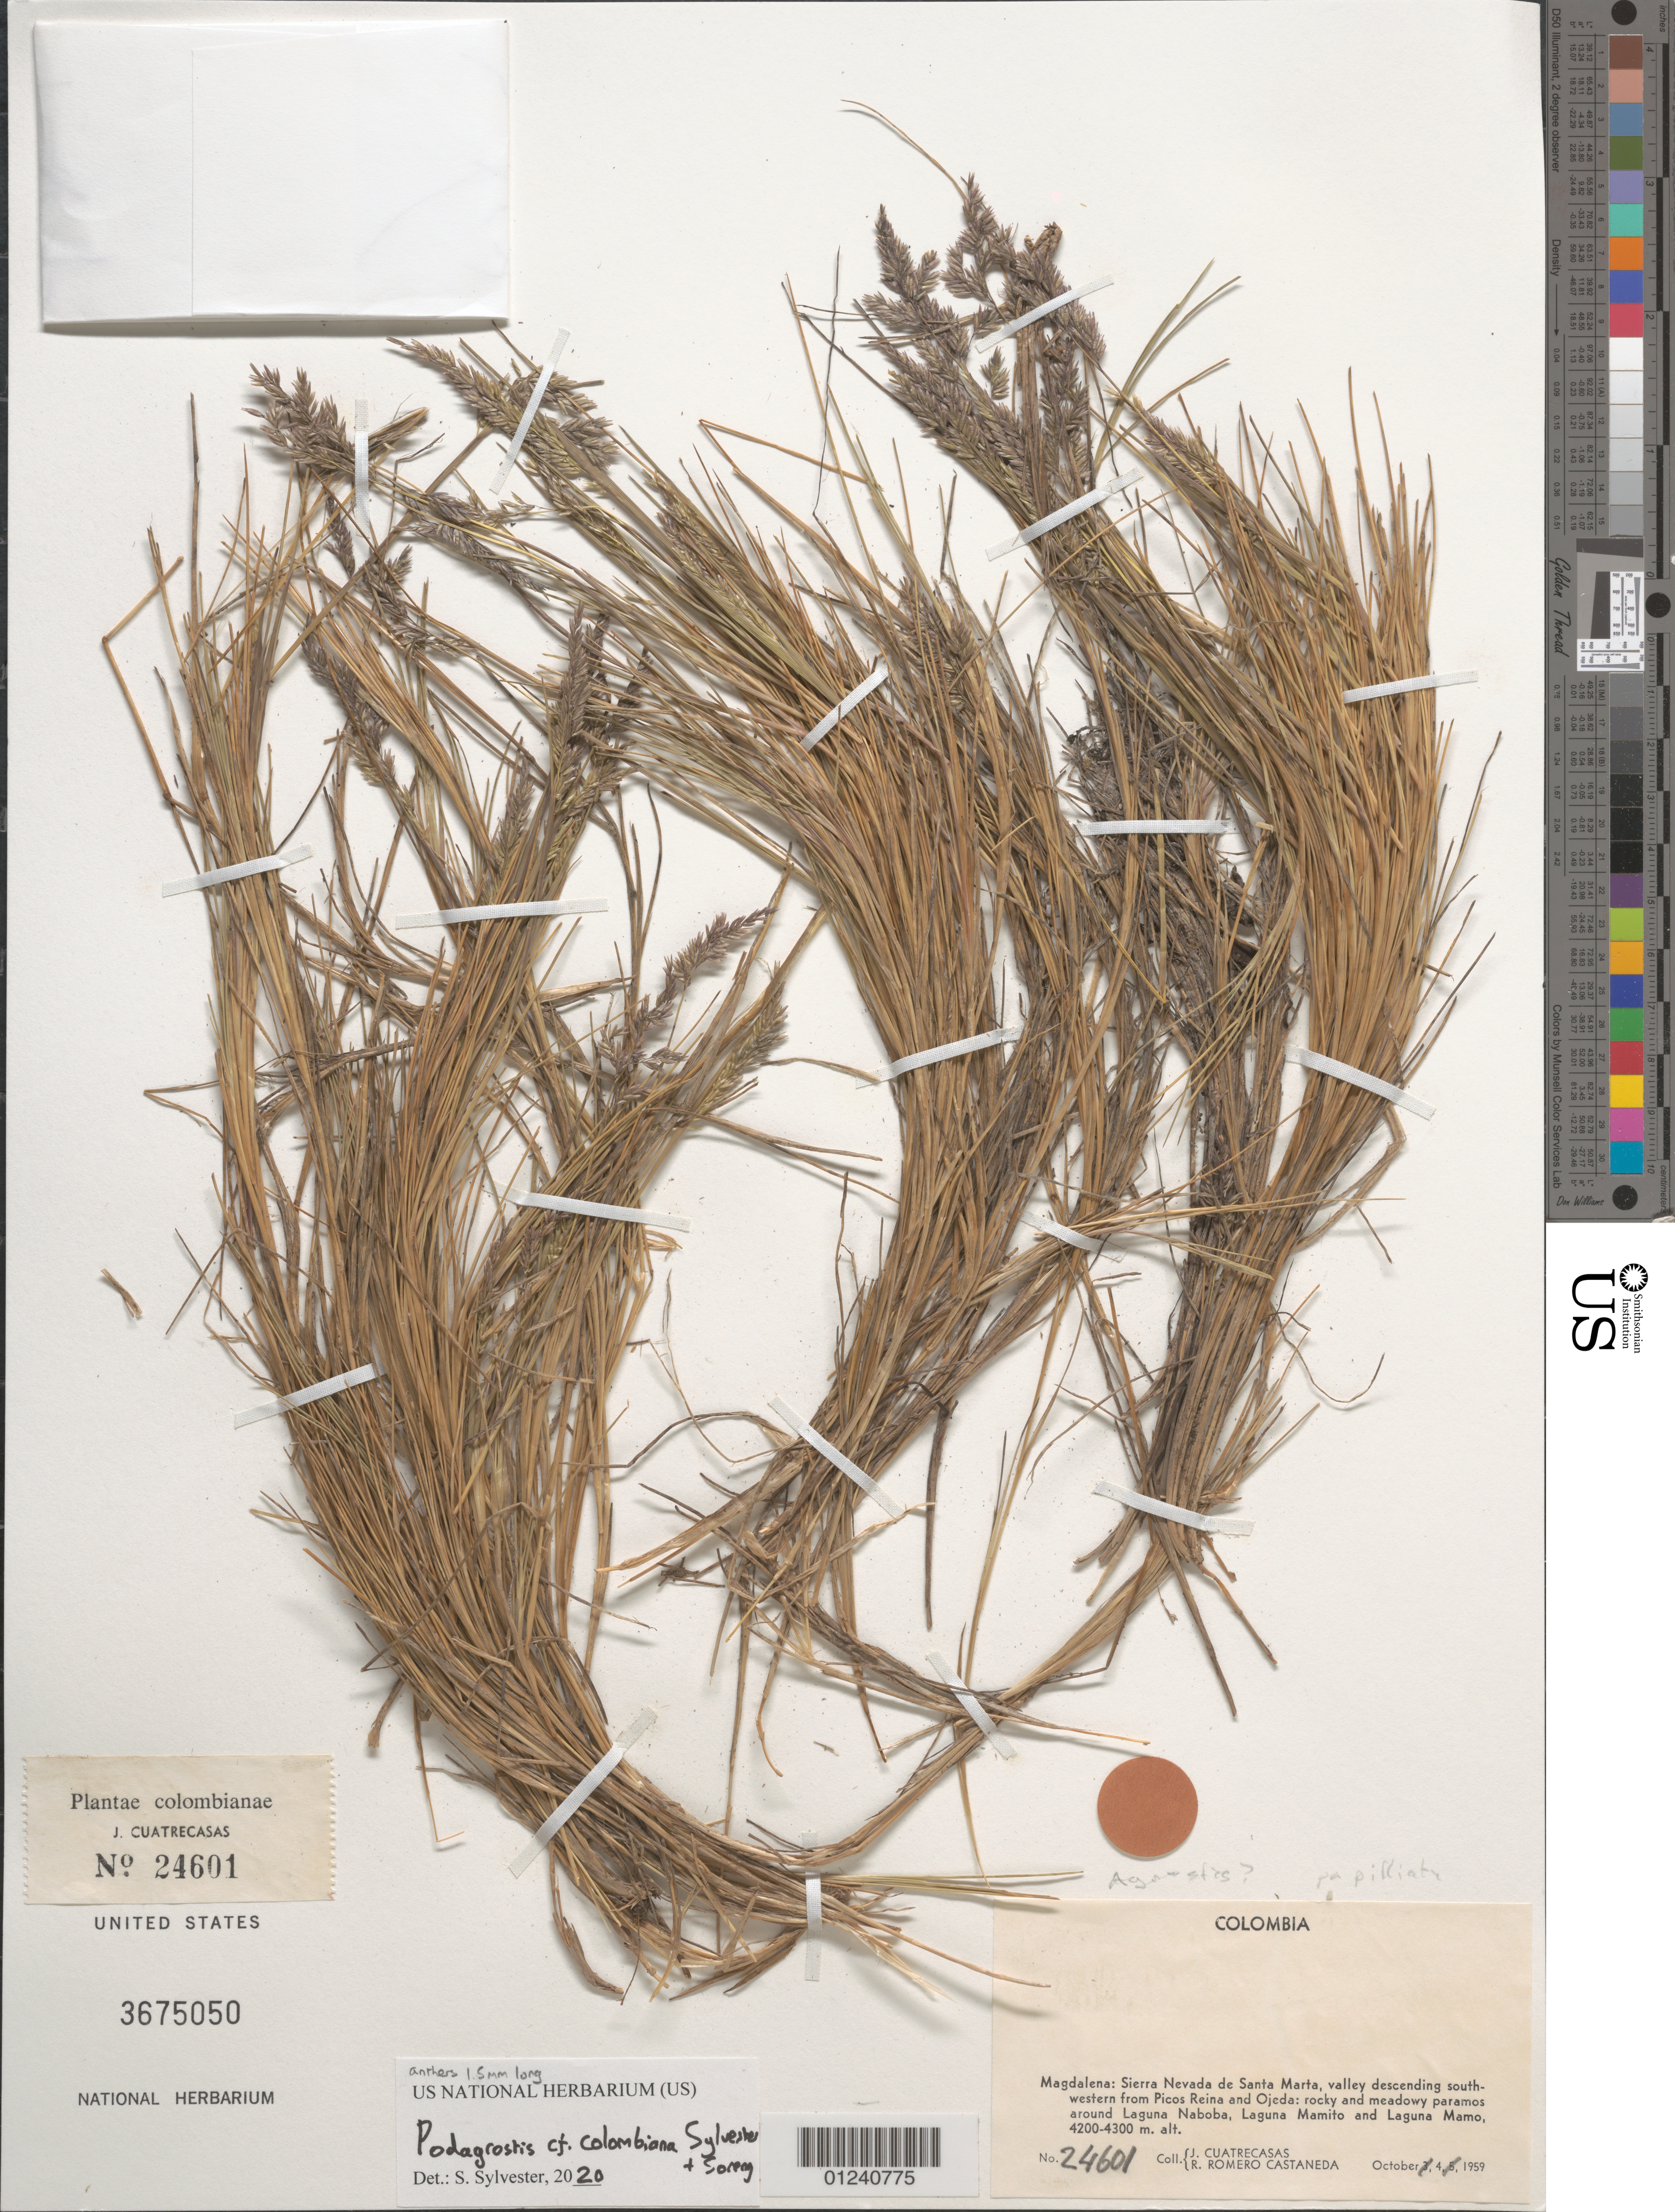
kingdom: Plantae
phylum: Tracheophyta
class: Liliopsida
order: Poales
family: Poaceae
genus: Agrostis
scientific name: Agrostis sp.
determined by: Soreng, Robert J., Research Associate (BOT), Smithsonian Institution - National Museum of Natural History (UNITED STATES)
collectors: J. Cuatrecasas & R. Romero Castañeda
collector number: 24601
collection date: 1959-10-04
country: Colombia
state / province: Magdalena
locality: Sierra Nevada de Santa Marta, valley descending south-west from Picos Reina and Ojeda; rocky and meadowy paramos around Laguna Naboba, Laguna Mamito, and Laguna Mamo.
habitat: rocky and meadowy paramos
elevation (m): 4200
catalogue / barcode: US 3675050